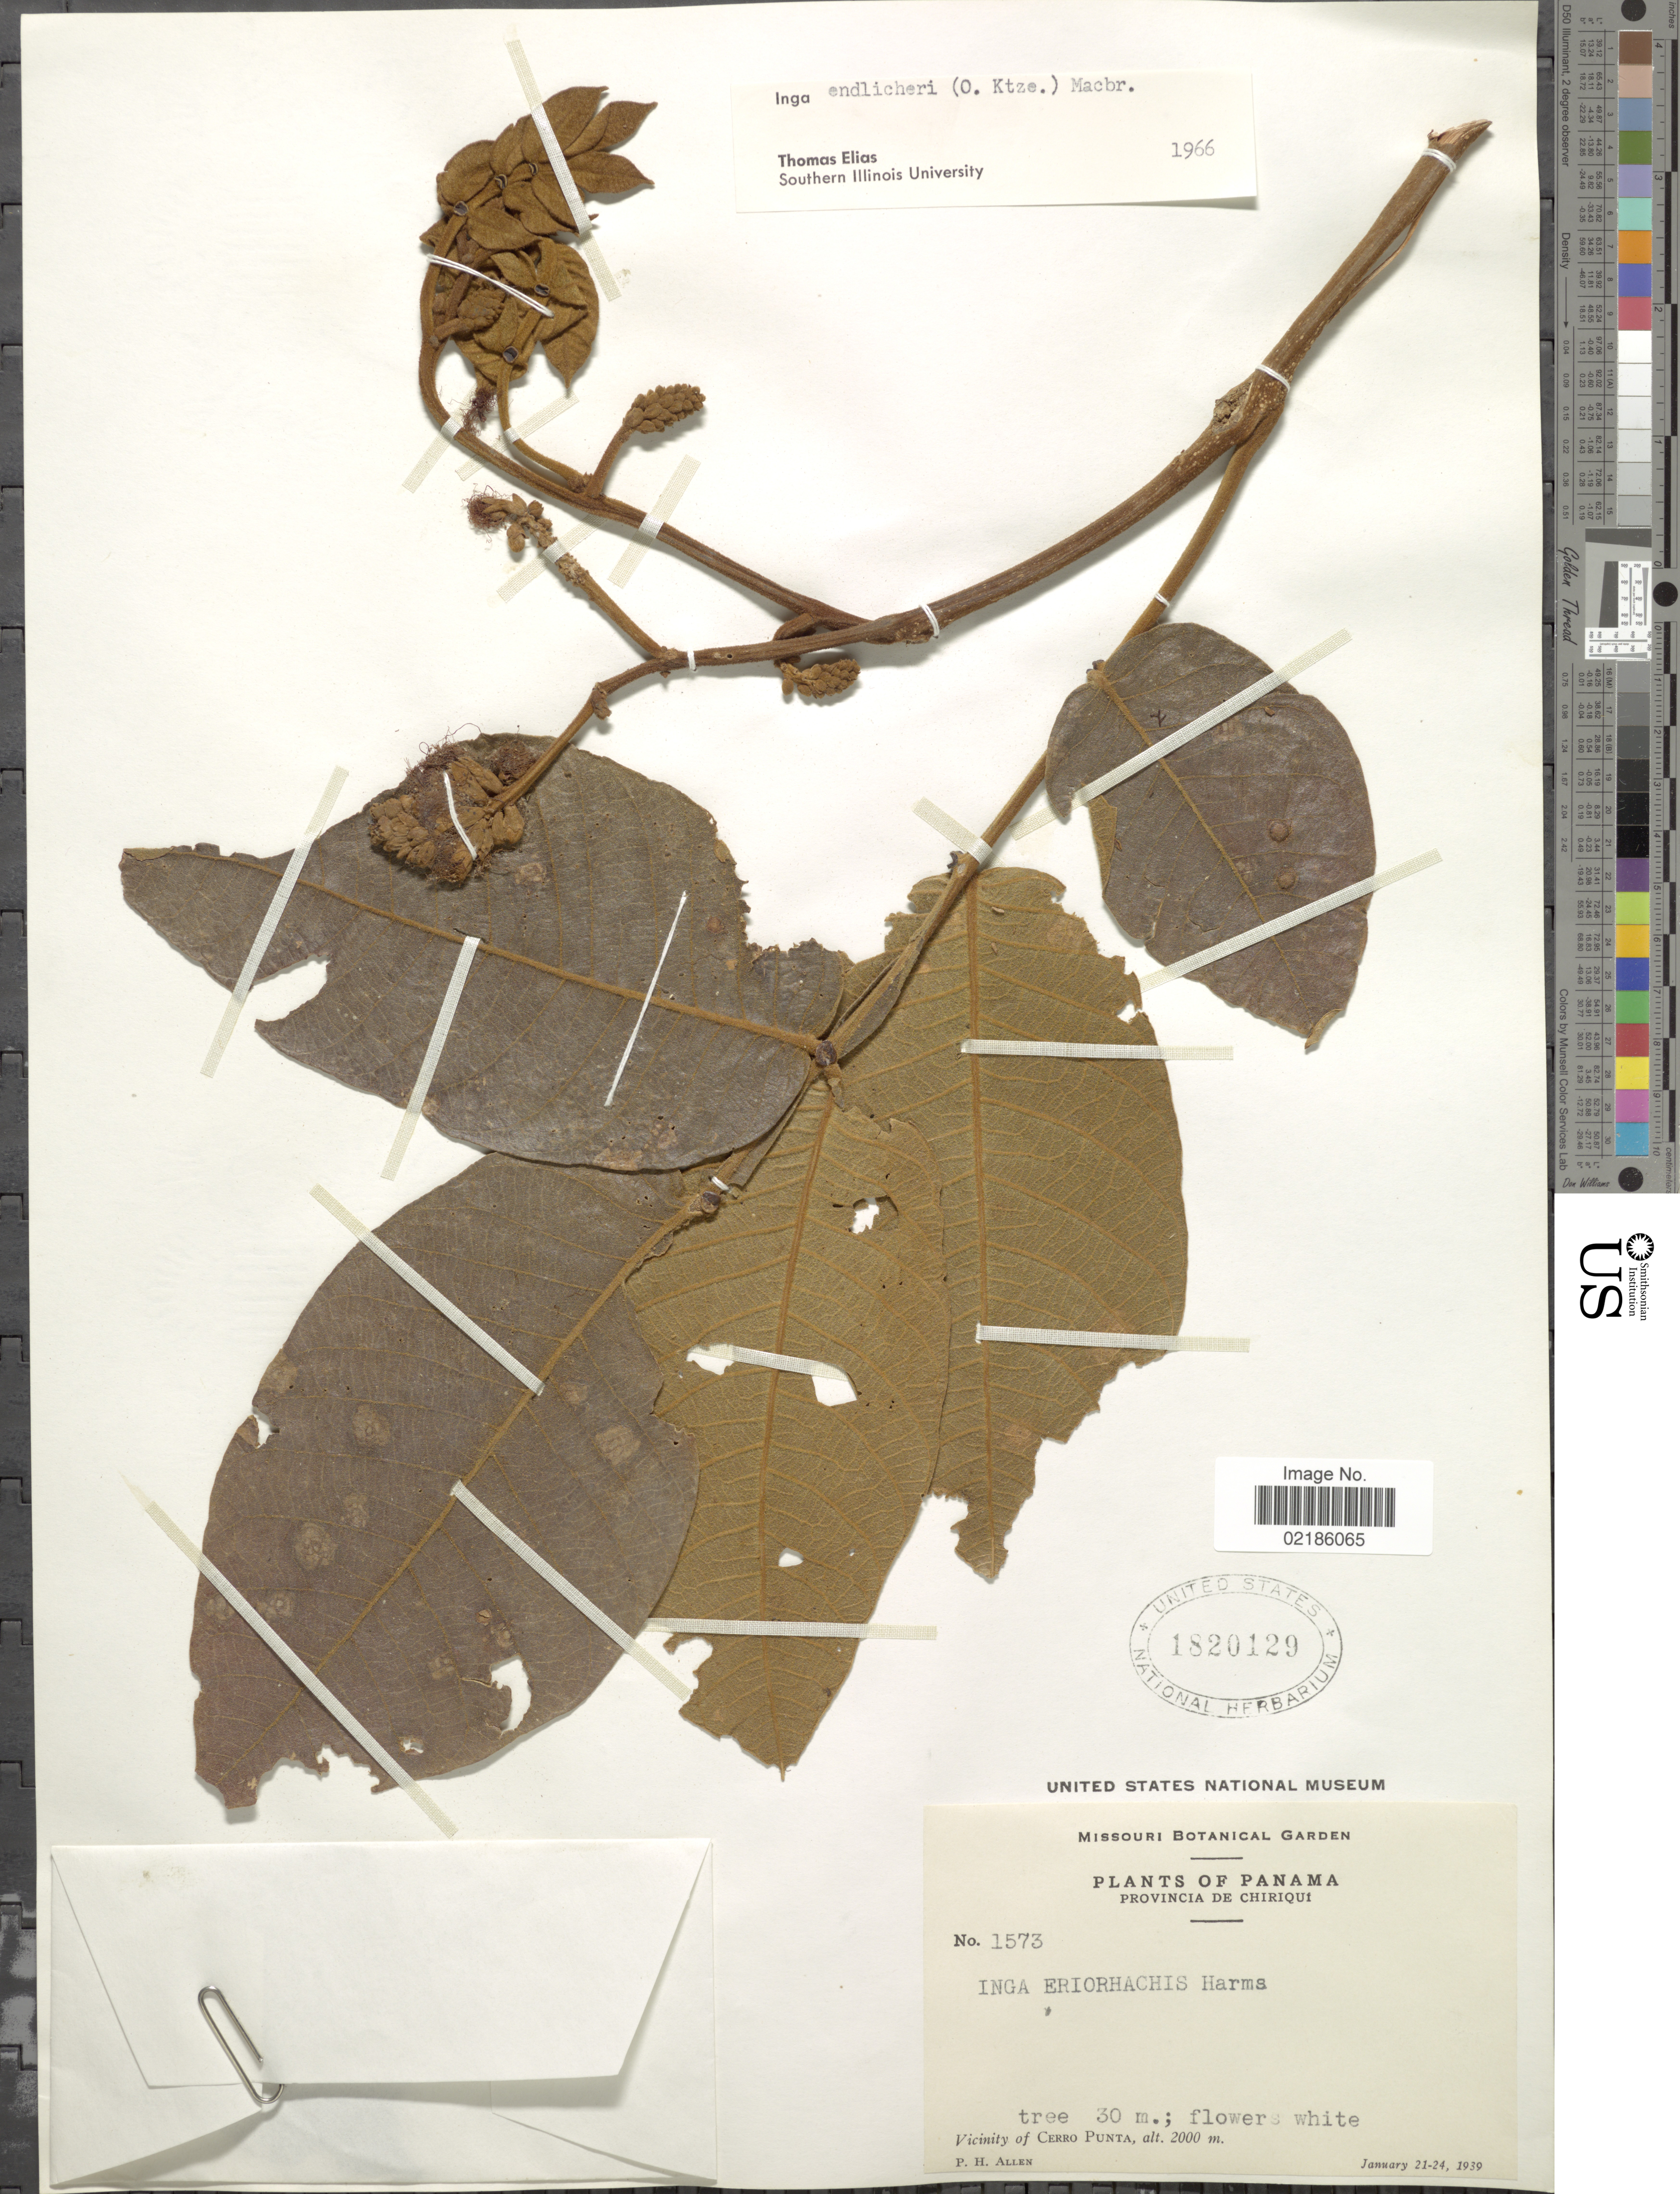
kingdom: Plantae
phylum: Tracheophyta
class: Magnoliopsida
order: Fabales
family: Fabaceae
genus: Inga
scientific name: Inga endlicheri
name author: (Kuntze) J.F. Macbr.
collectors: P. H. Allen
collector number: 1573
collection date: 1939-01-21/1939-01-24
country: Panama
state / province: Chiriqui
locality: Vicinity of Cerro Punta.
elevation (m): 2000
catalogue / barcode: US 1820129